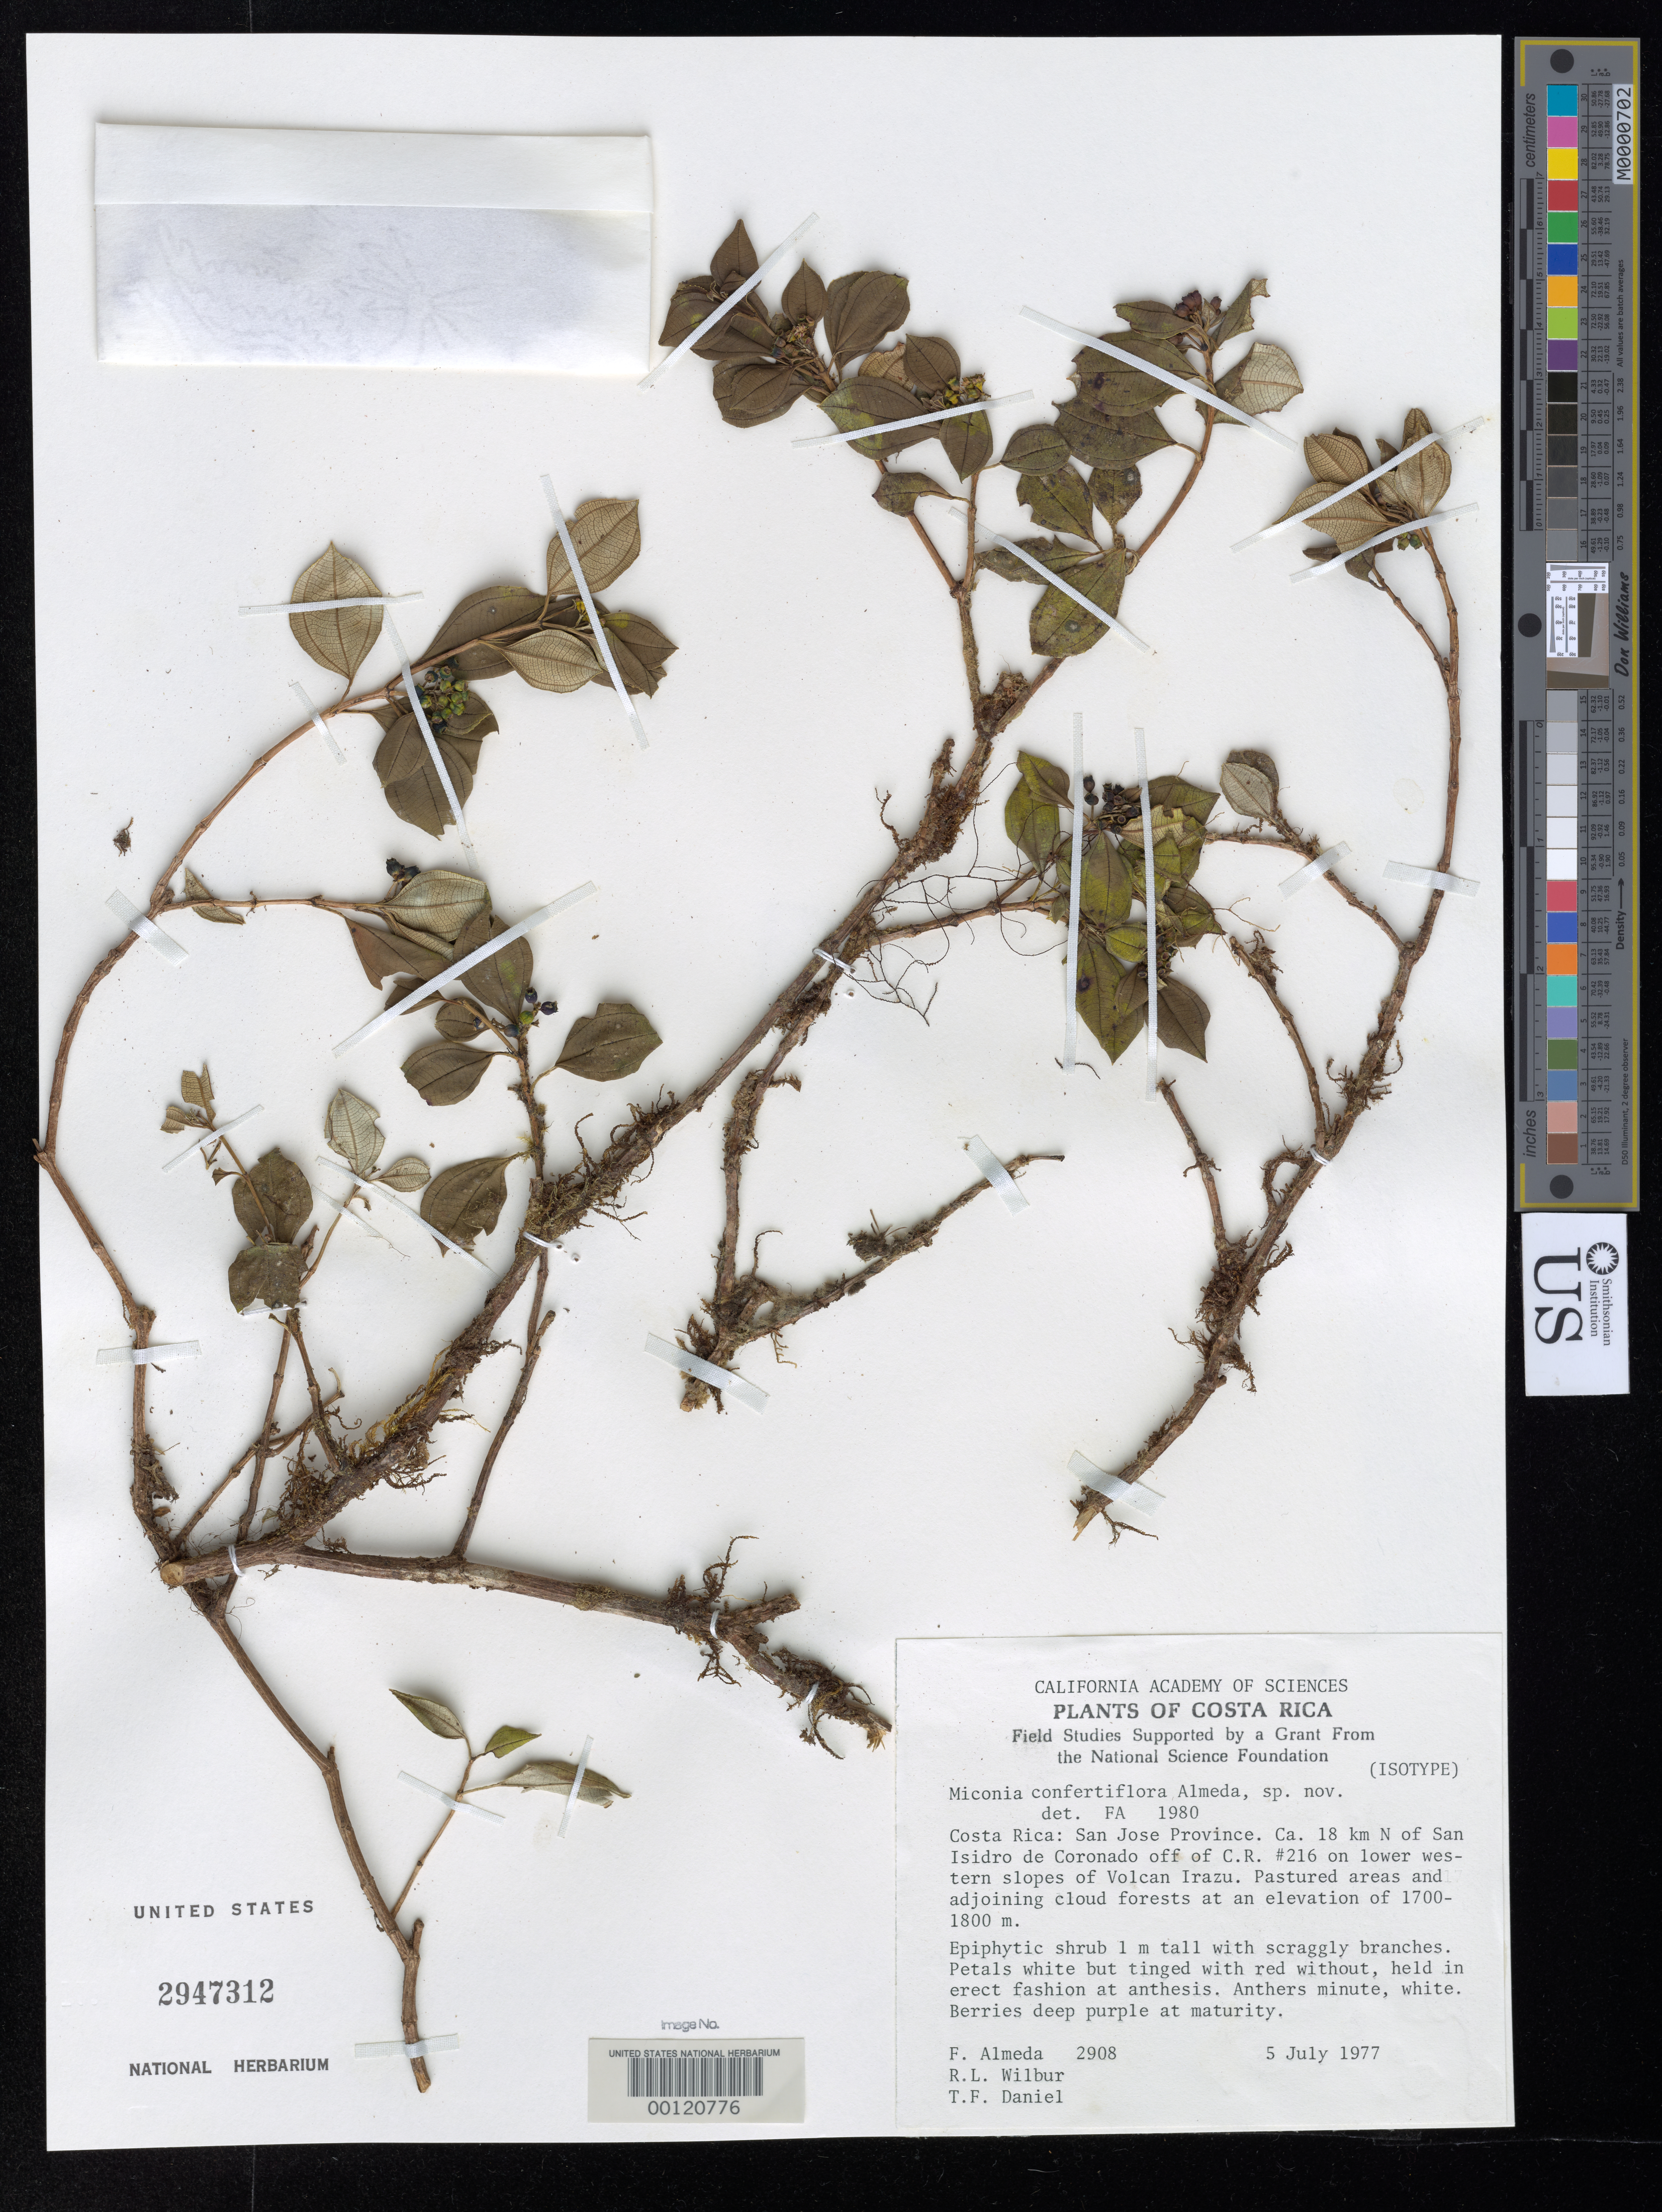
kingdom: Plantae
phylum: Tracheophyta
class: Magnoliopsida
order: Myrtales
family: Melastomataceae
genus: Miconia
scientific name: Miconia confertiflora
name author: Almeda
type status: Isotype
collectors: F. Almeda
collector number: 2908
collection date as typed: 05 Jul 1977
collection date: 1977-07-05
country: Costa Rica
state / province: San José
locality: Lower W slopes of Volcan Irazu 18 km N of San Isidro de Coronado.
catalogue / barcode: US 2947312